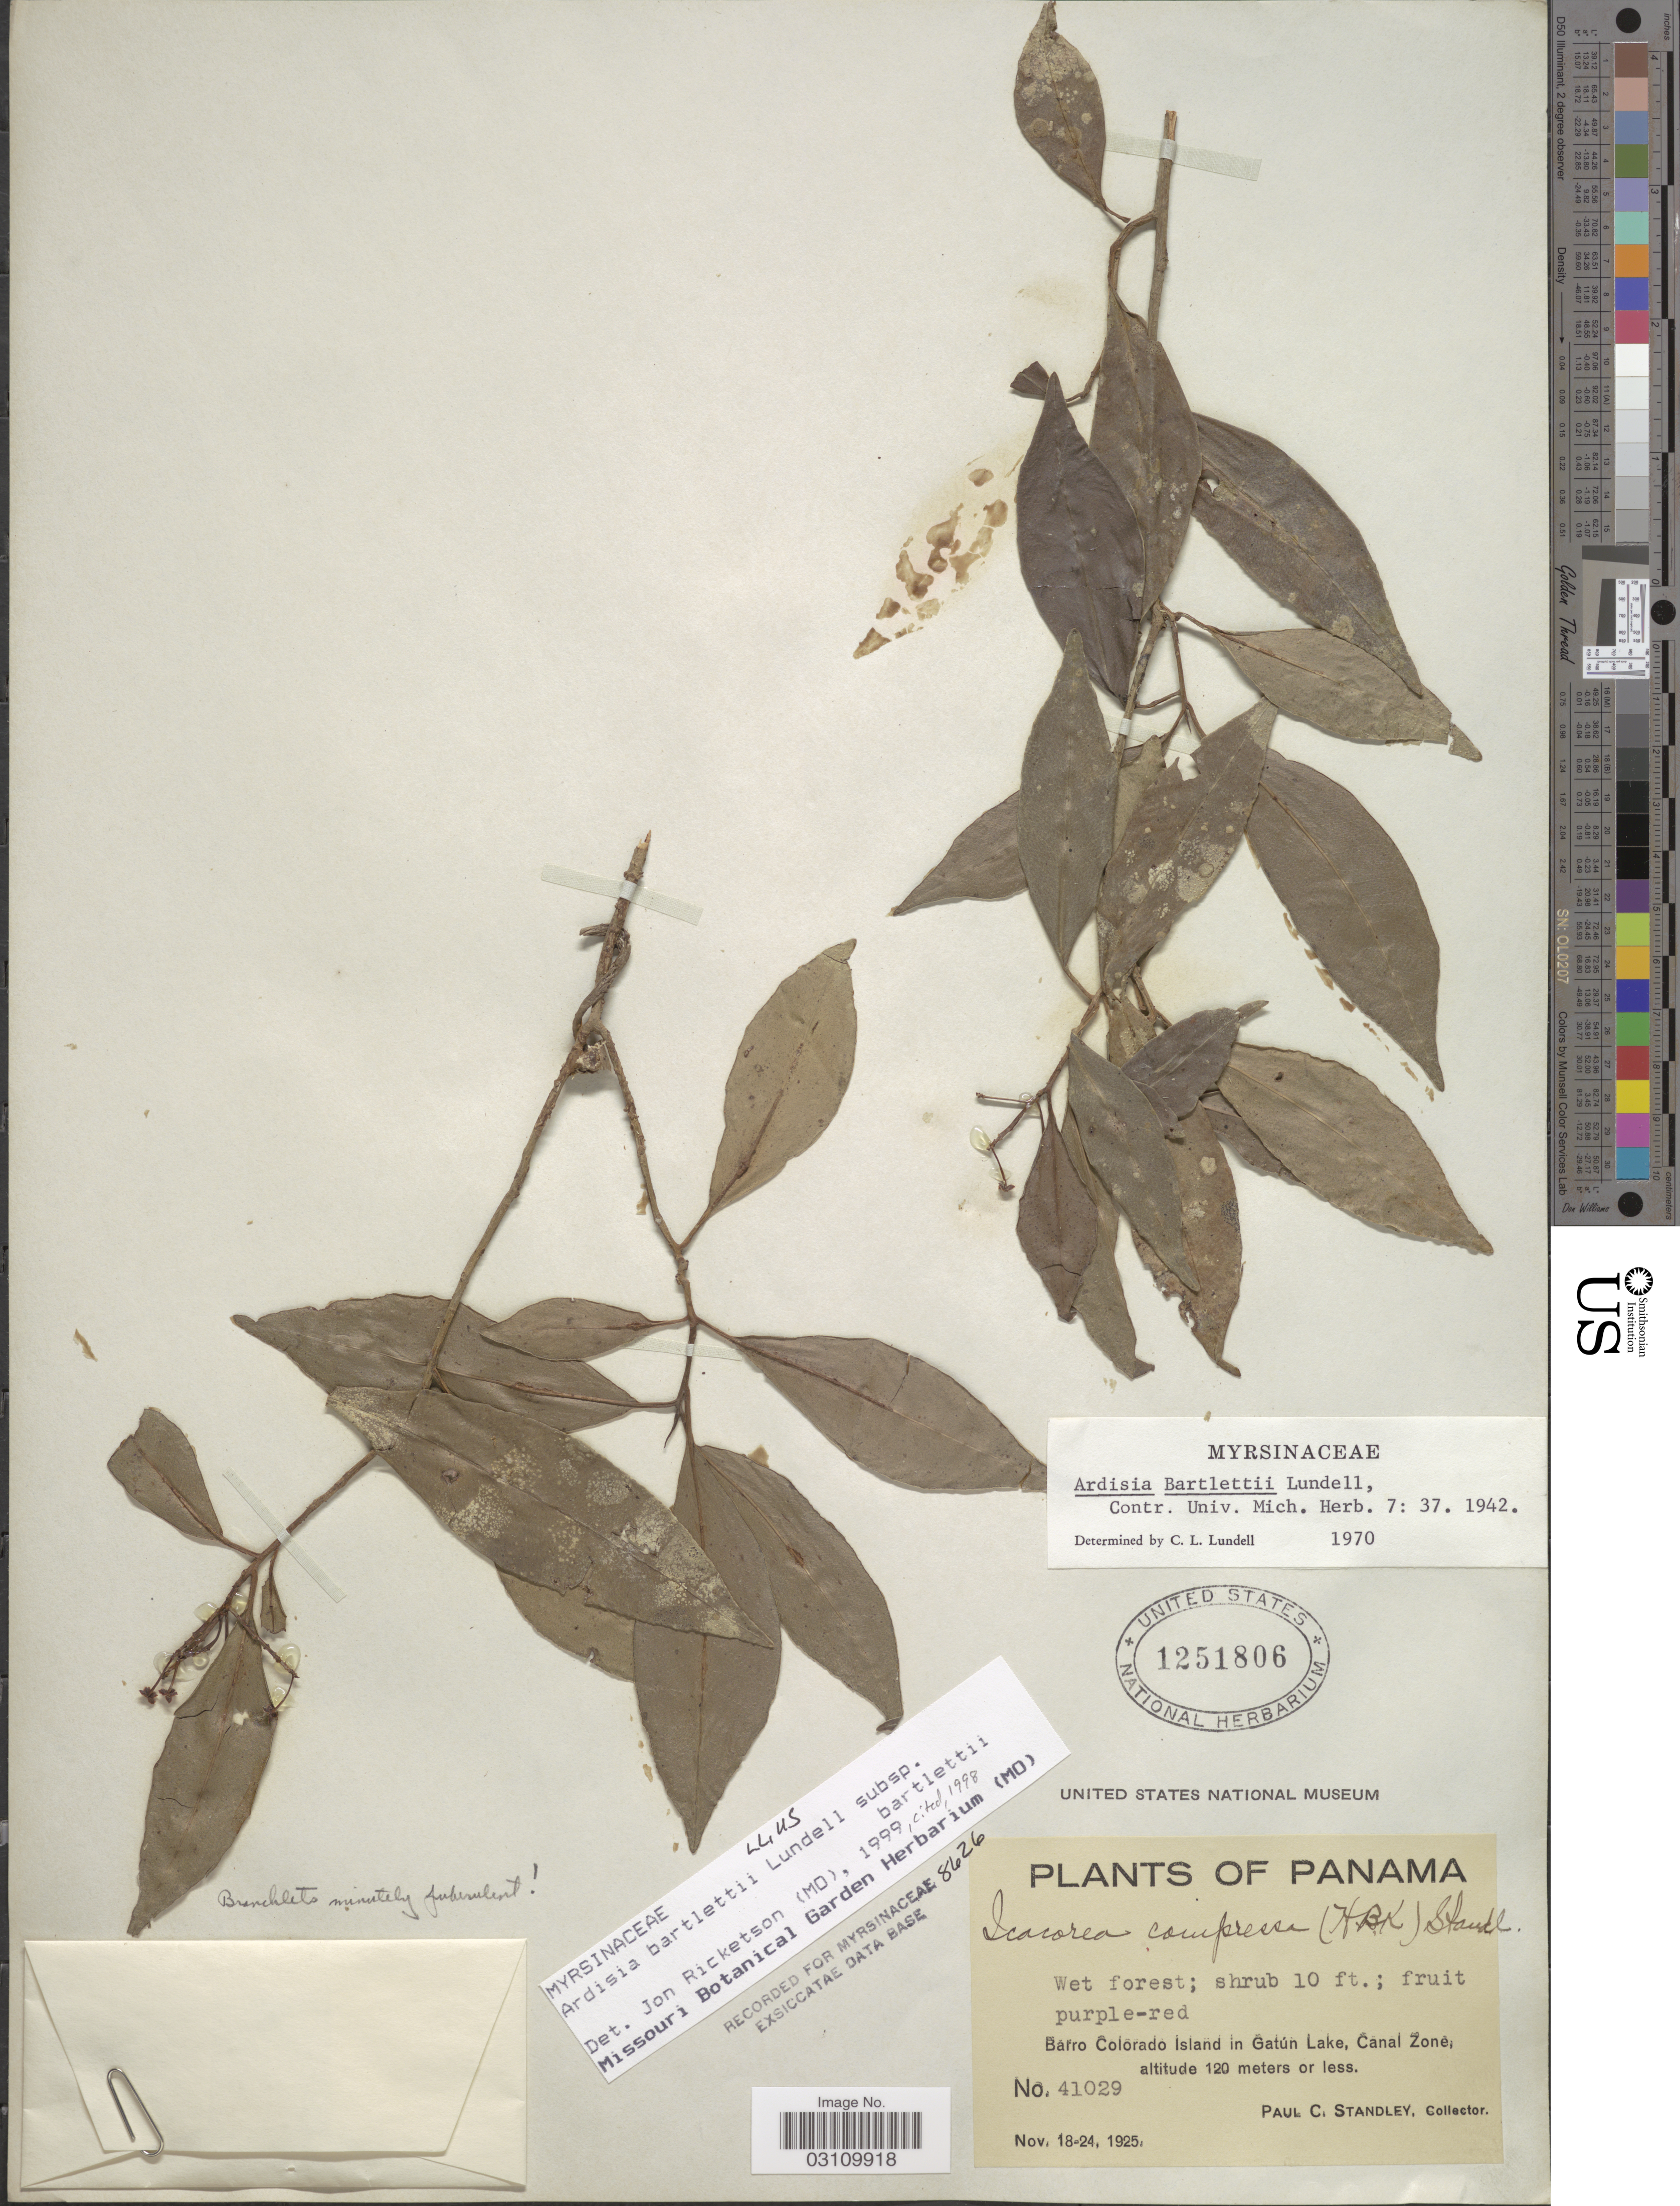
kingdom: Plantae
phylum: Tracheophyta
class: Magnoliopsida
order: Ericales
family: Primulaceae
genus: Ardisia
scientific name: Ardisia bartletii var. bartlettii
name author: Lundell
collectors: P. C. Standley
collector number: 41029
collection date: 1925-11-18/1925-11-24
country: Panama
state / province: Panamá Oeste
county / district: Canal Zone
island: Barro Colorado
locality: Barro Colorado Island in Gatún Lake, Canal Zone.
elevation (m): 120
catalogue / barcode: US 1251806